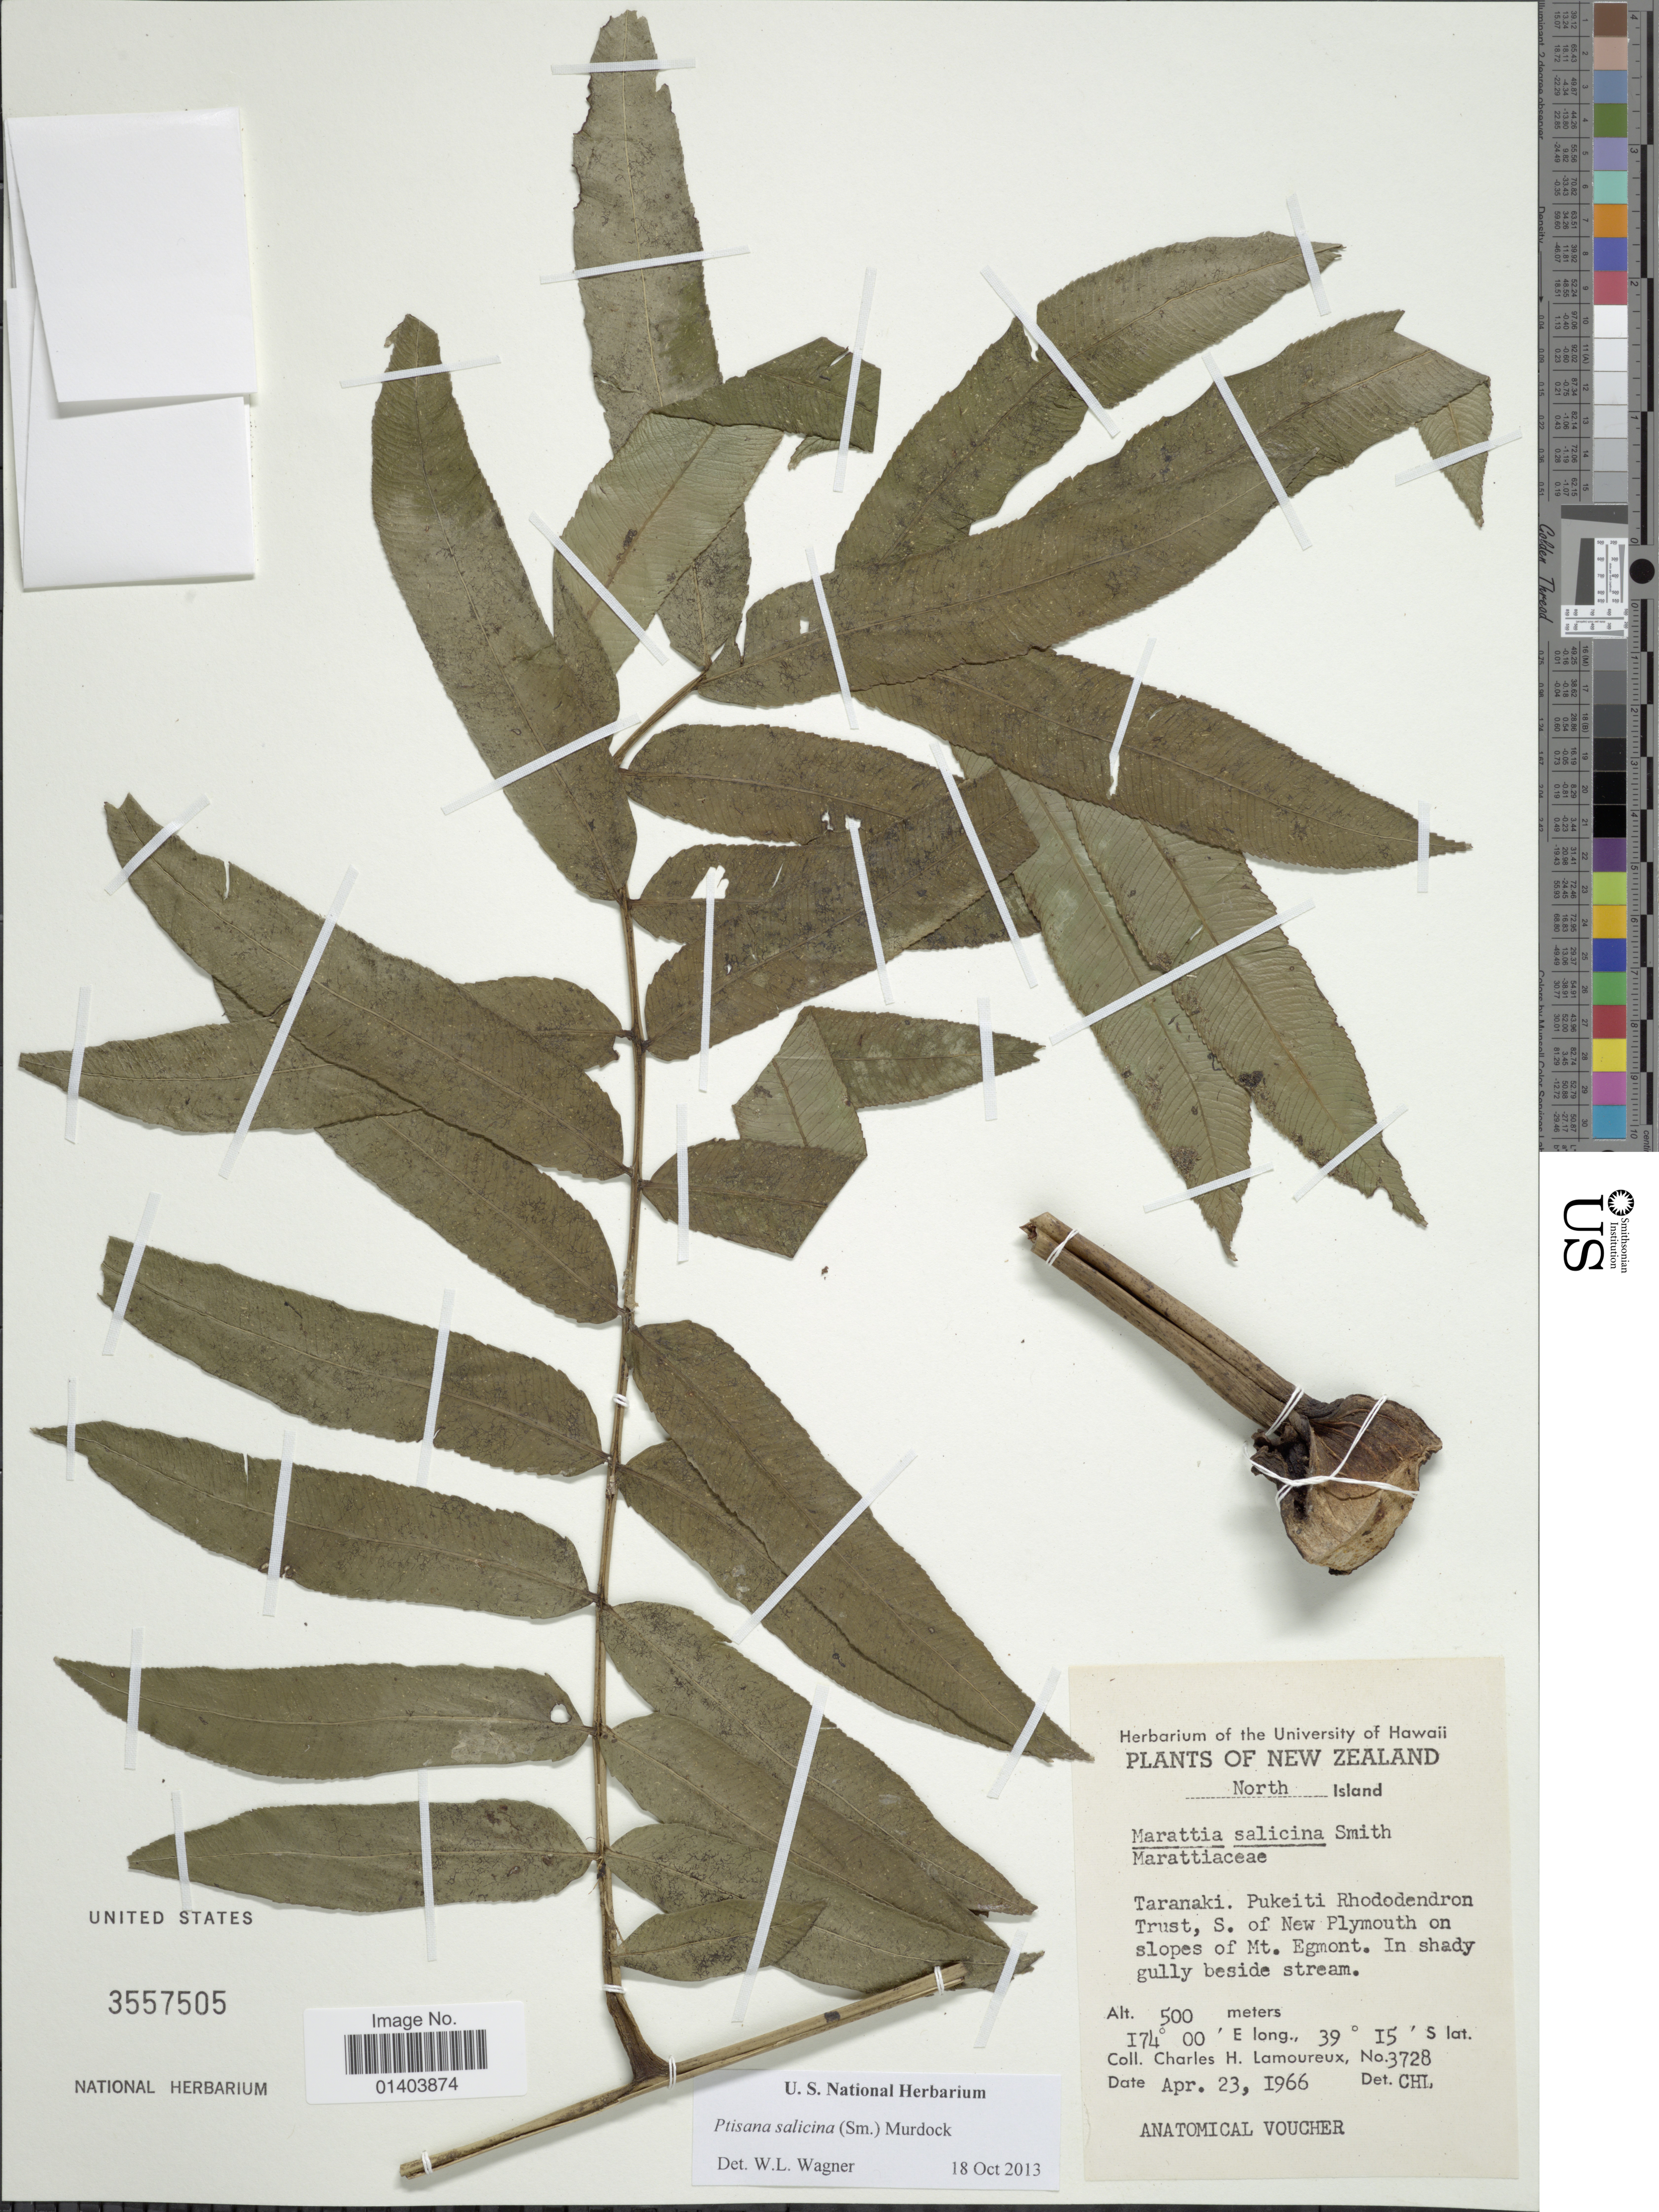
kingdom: Plantae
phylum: Tracheophyta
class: Polypodiopsida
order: Marattiales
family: Marattiaceae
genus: Ptisana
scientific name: Ptisana salicina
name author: (Sm.) Murdock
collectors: C. H. Lamoureux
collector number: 3728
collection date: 1966-04-23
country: New Zealand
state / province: Taranaki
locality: North Island, Pukeiti Rhododendron Trust, S. of New Plymouth on slopes of Mt Egmont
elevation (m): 500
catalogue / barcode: US 3557505